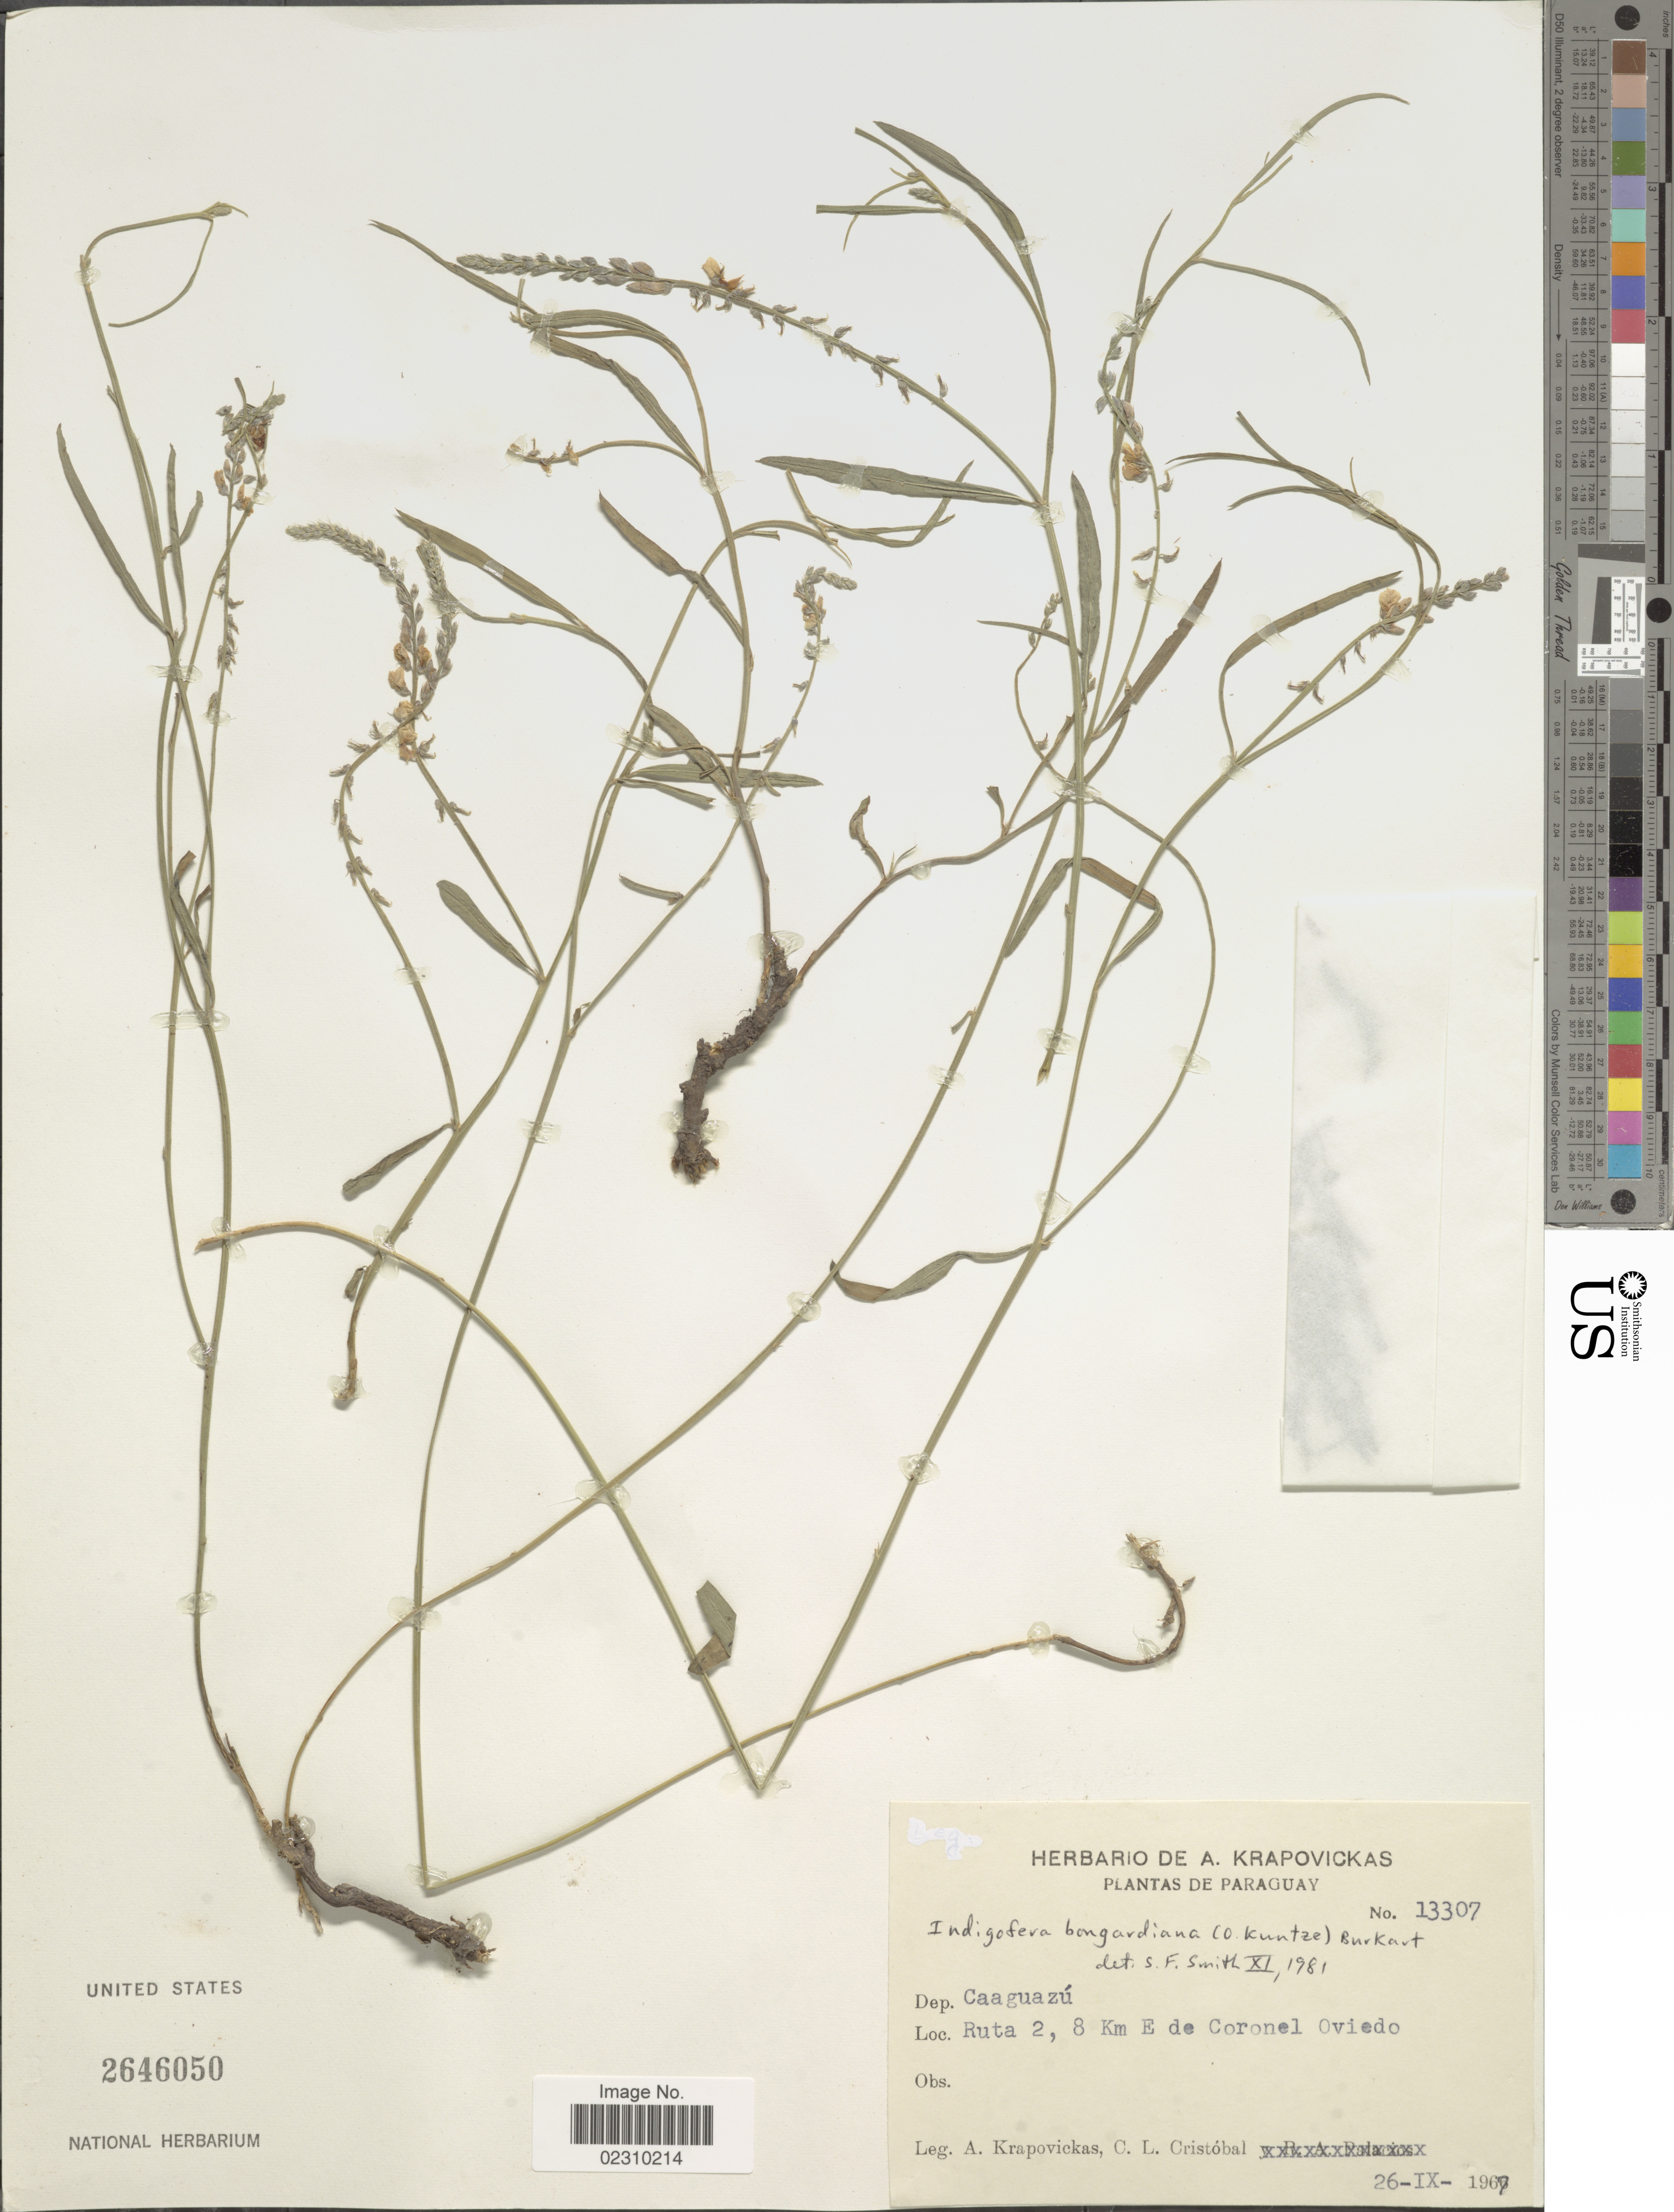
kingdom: Plantae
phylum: Tracheophyta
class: Magnoliopsida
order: Fabales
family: Fabaceae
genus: Indigofera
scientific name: Indigofera bongardiana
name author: (Kuntze) Burkart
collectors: A. Krapovickas & C. L. Cristóbal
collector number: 13307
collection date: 1967-09-26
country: Paraguay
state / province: Caaguazu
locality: Dep. Caaguazu, Ruta 2, 8 Km E de Coronel Oviedo.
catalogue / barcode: US 2646050